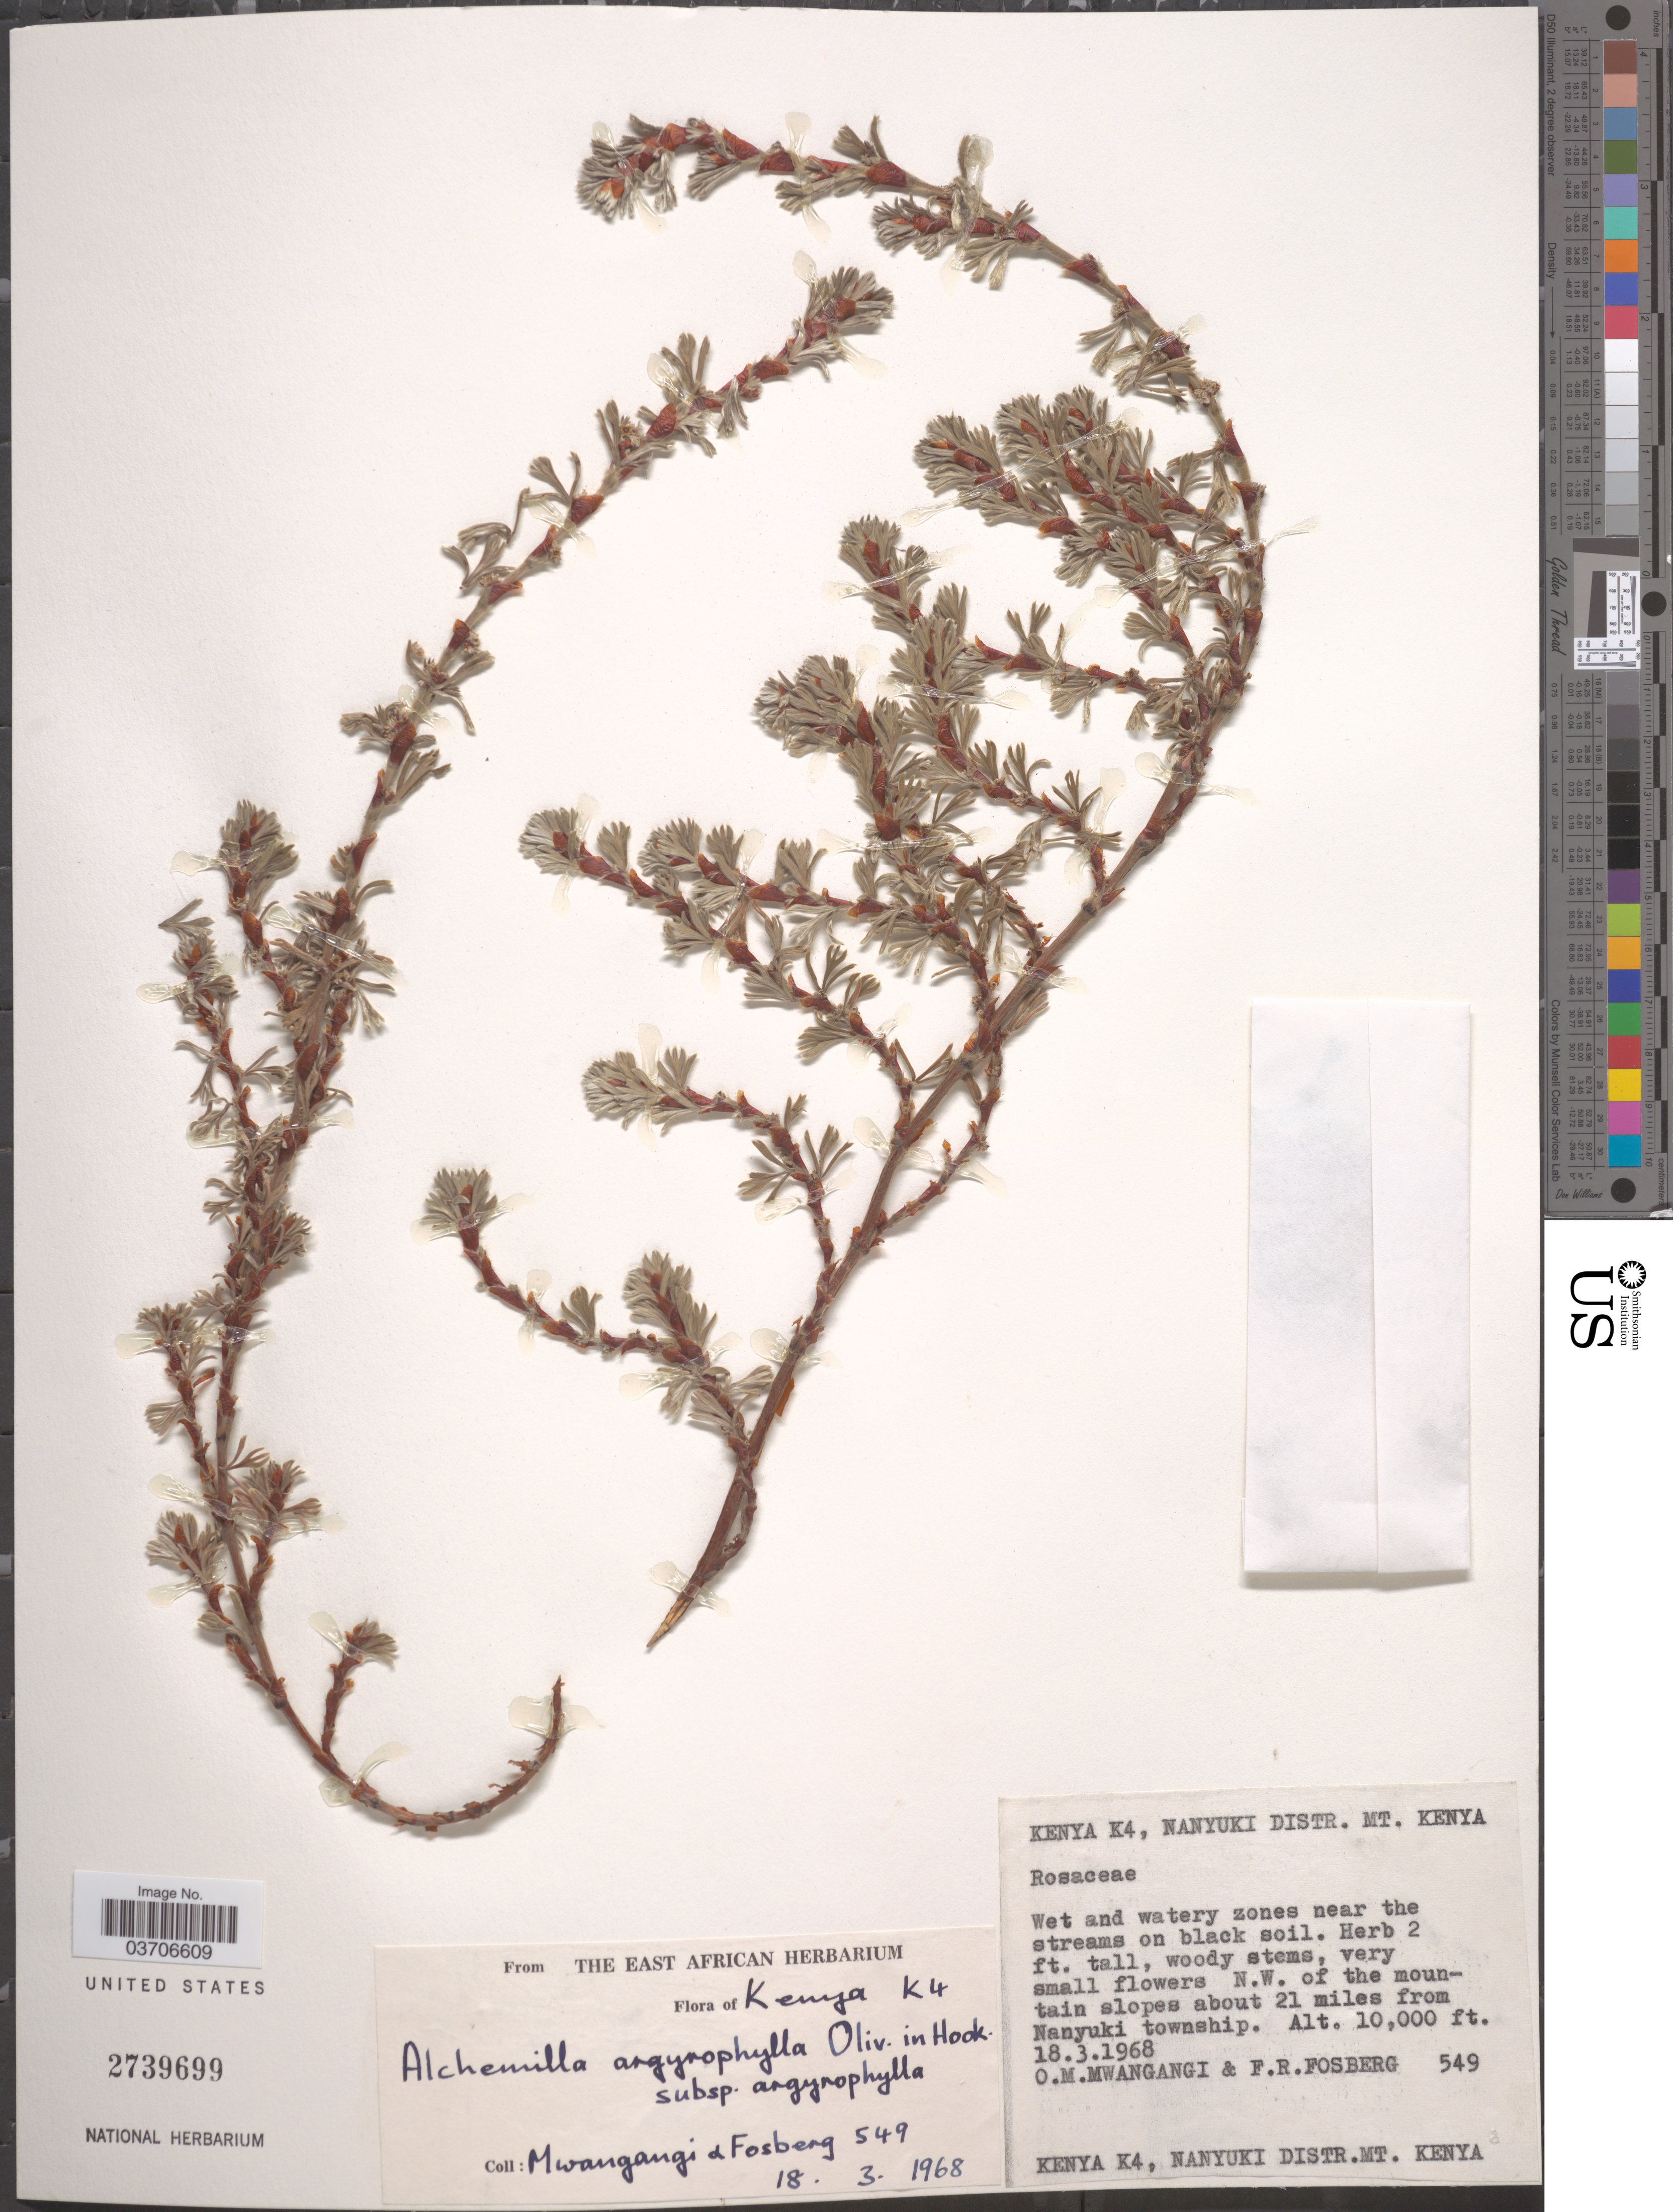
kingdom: Plantae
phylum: Tracheophyta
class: Magnoliopsida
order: Rosales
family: Rosaceae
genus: Alchemilla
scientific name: Alchemilla argyrophylla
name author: Oliv.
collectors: O. M. Mwangangi & F. R. Fosberg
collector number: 549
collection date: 1968-03-18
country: Kenya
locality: Kenya K4, Nanyuki Distr. Mt. Kenya. N.W. of the mountain slopes about 21 miles from Nanyuki township.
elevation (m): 3048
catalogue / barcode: US 2739699